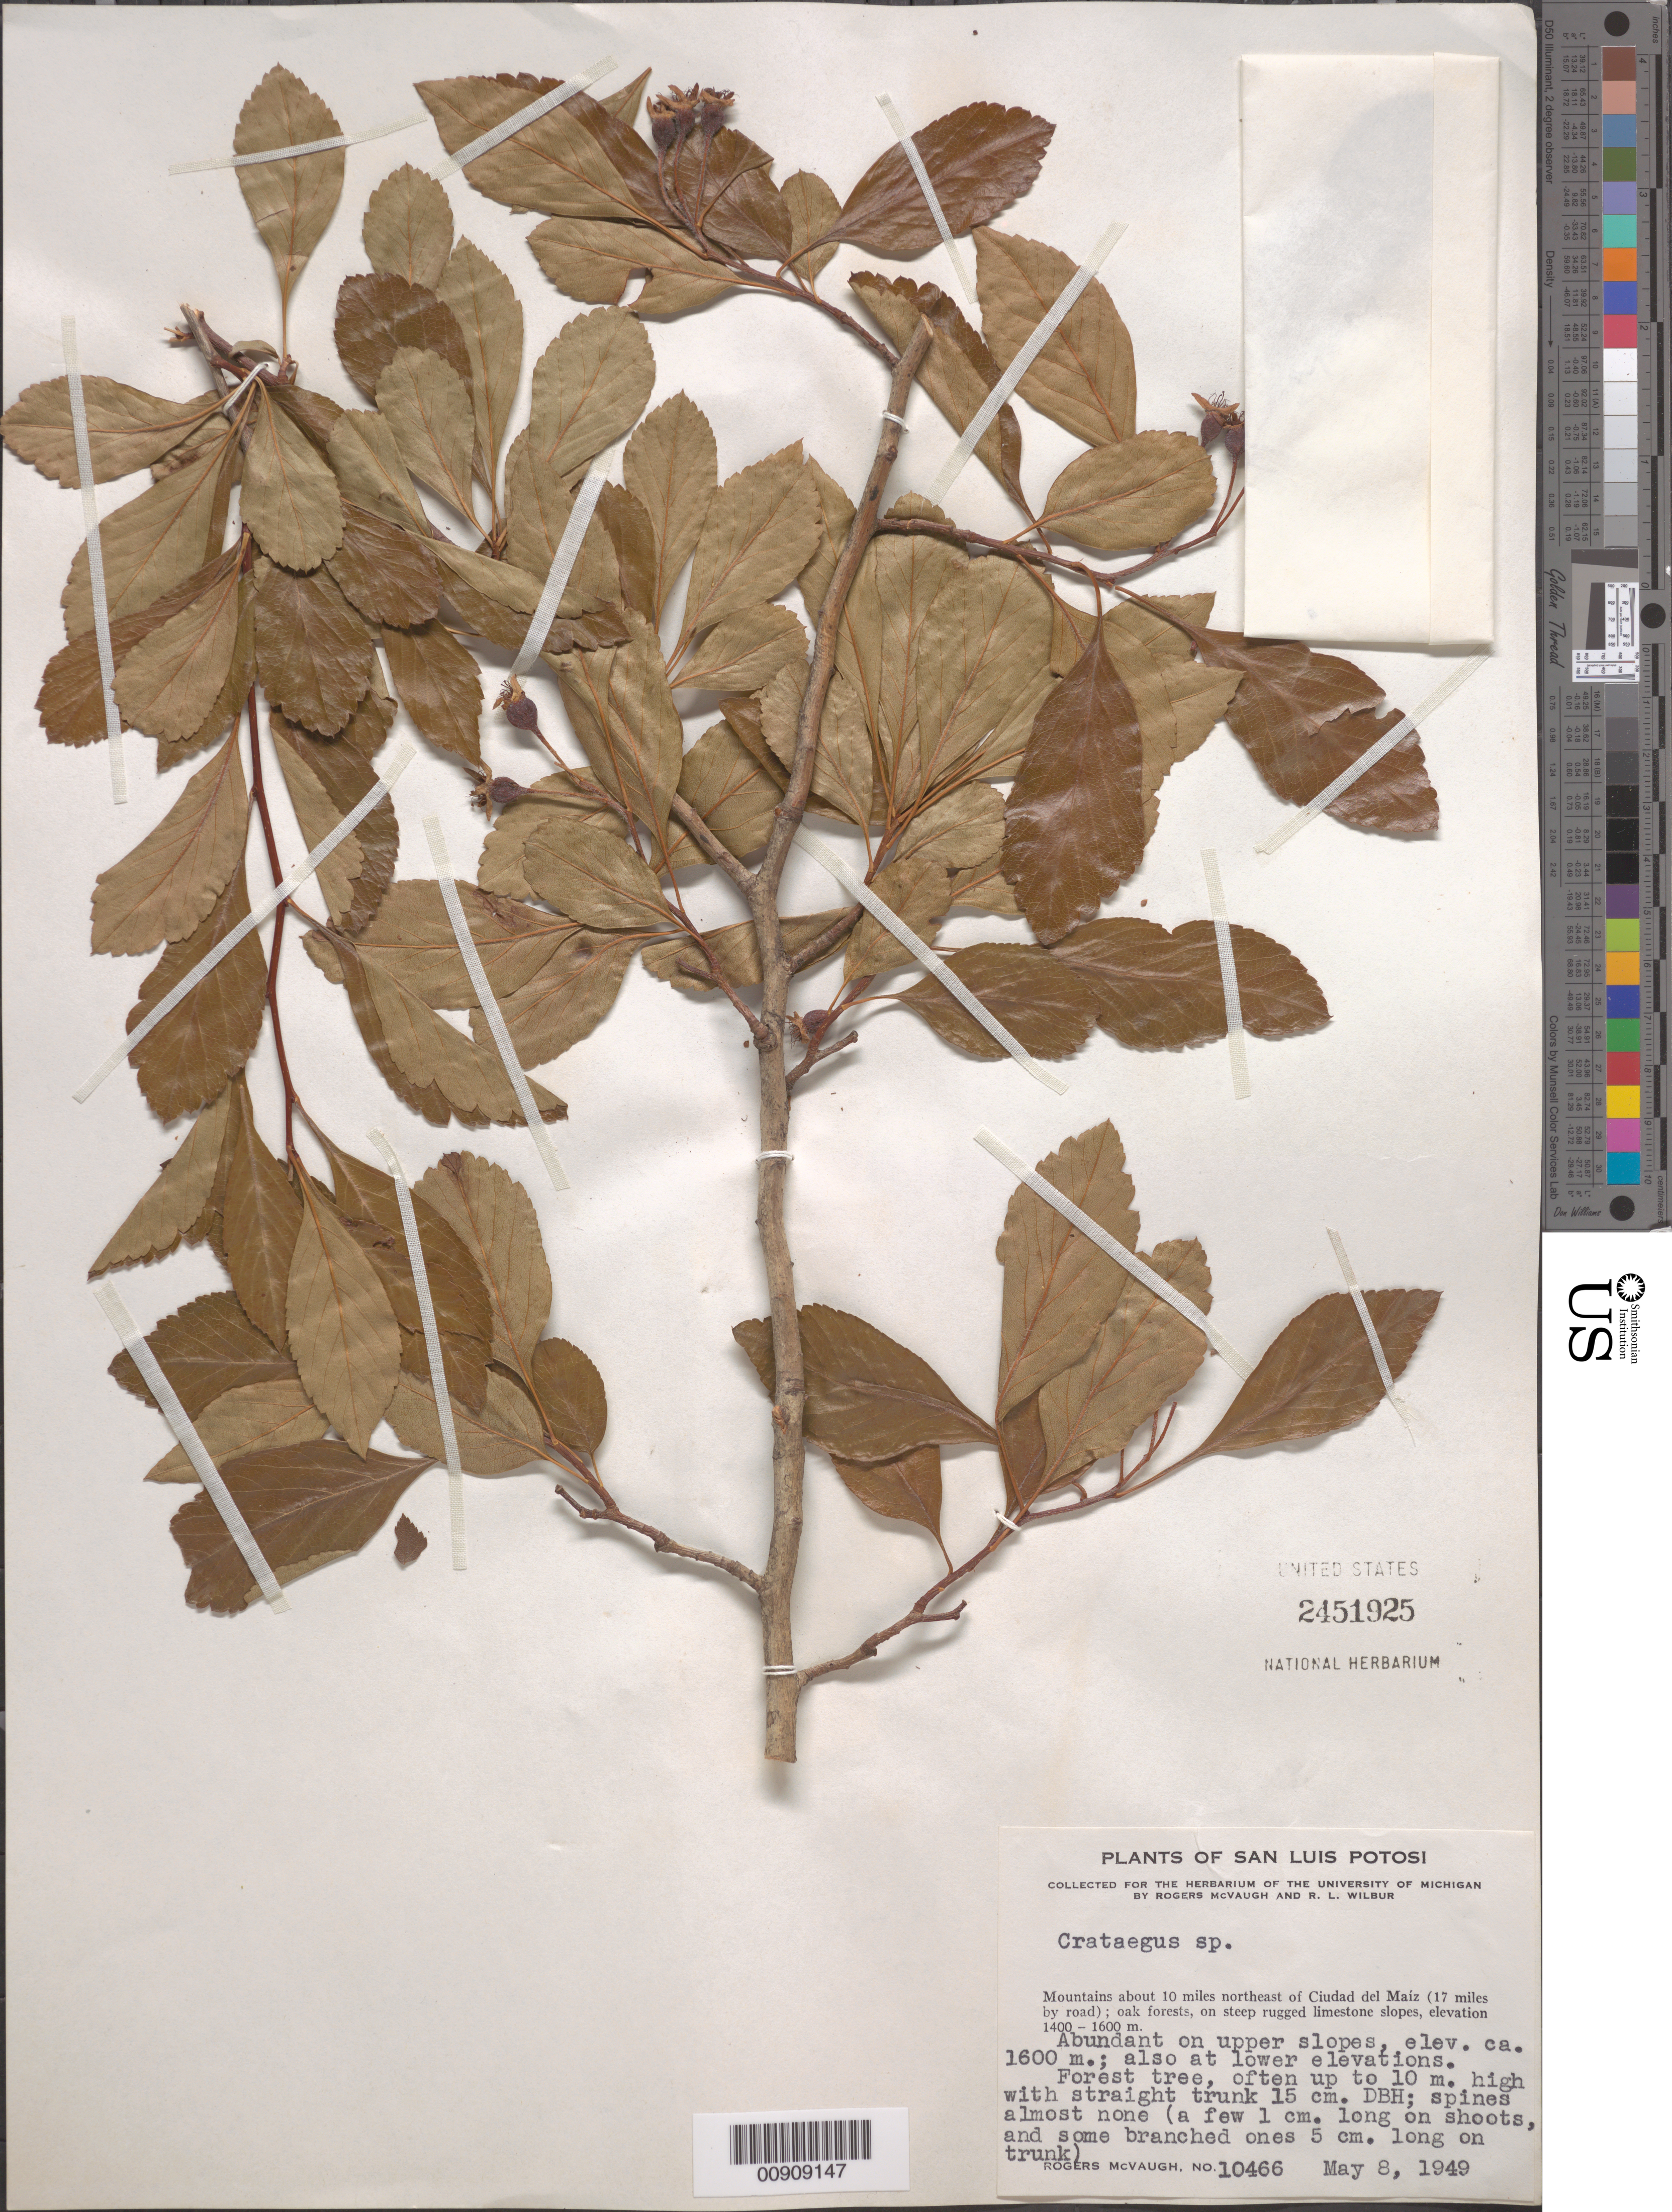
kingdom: Plantae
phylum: Tracheophyta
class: Magnoliopsida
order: Rosales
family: Rosaceae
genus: Crataegus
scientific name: Crataegus sp.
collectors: R. McVaugh & R. L. Wilbur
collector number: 10466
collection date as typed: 08 May 1949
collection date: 1949-05-08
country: Mexico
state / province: San Luis Potosí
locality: San Luis Potosí: Mountains about 10 miles northeast of Ciudad del Maíz (17 miles by road).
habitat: Abundant on upper slopes. Oak forest, on steep rugged limestone slopes.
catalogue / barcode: US 2451925